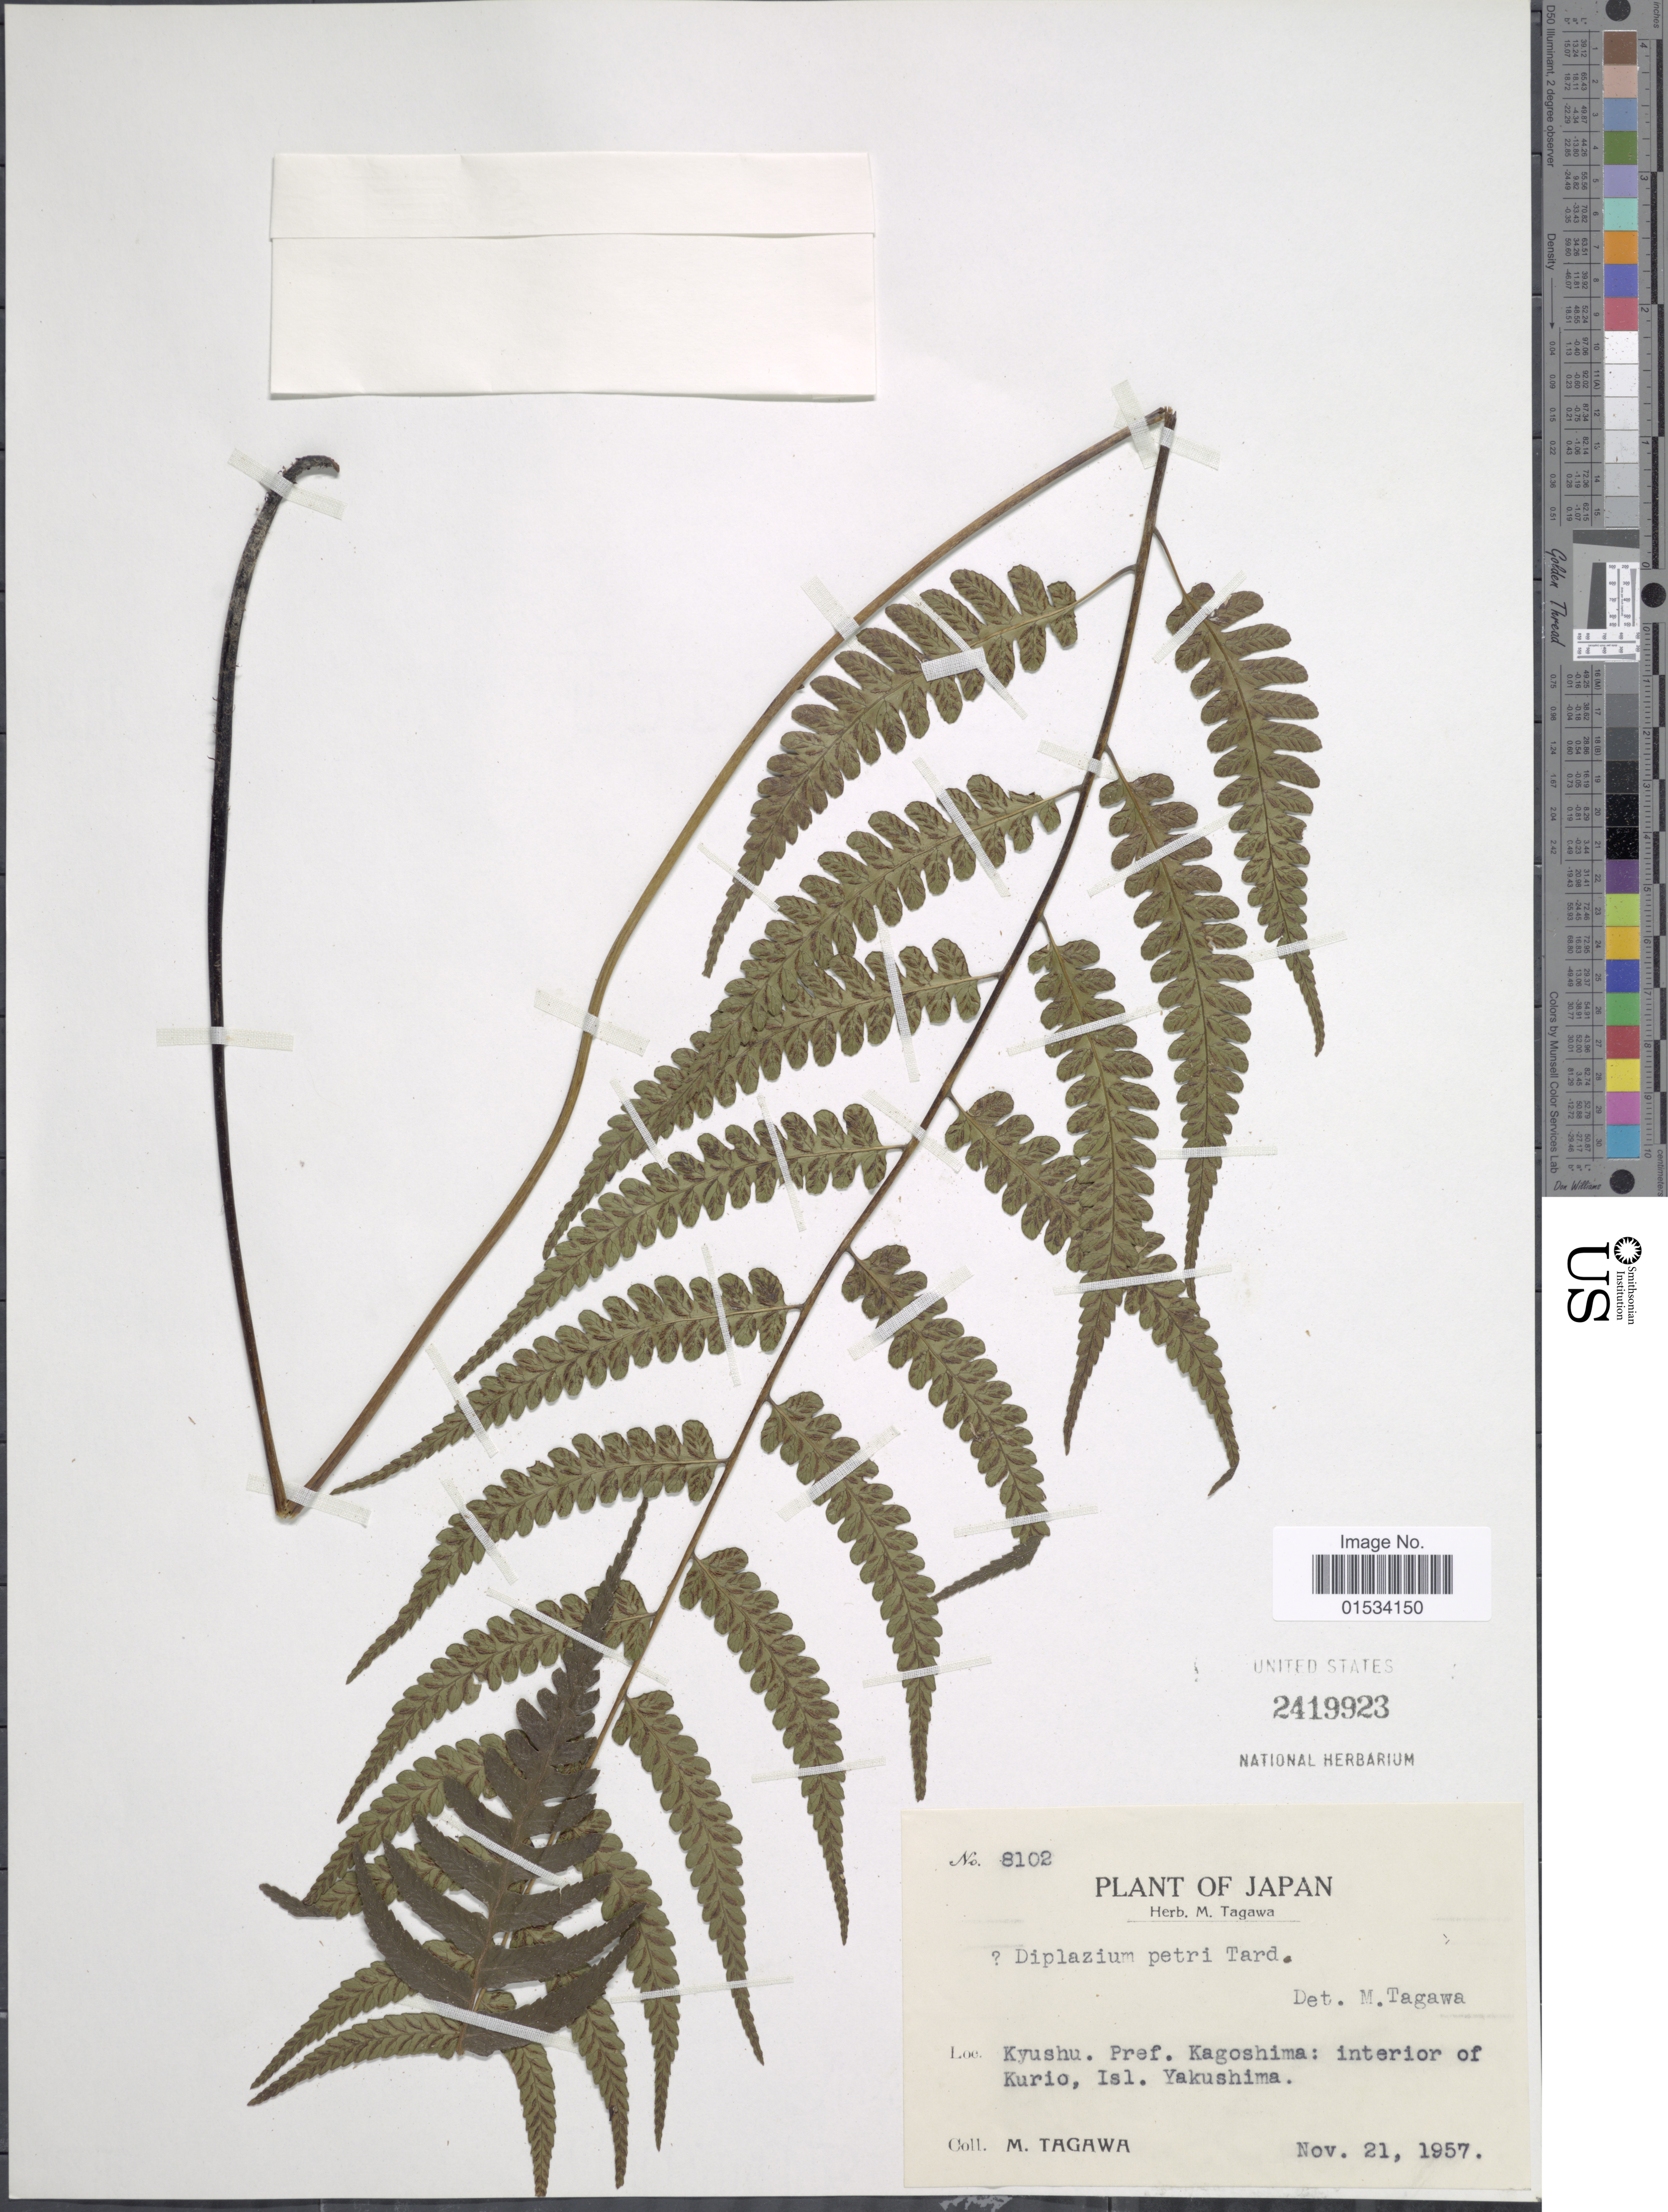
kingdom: Plantae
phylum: Tracheophyta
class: Polypodiopsida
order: Polypodiales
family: Athyriaceae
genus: Diplazium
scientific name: Diplazium petri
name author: Tardieu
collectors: M. Tagawa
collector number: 8102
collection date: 1957-11-21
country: Japan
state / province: Kagosima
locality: Kyushu: interior of Kurio, Isl. Yakushima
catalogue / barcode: US 2419923